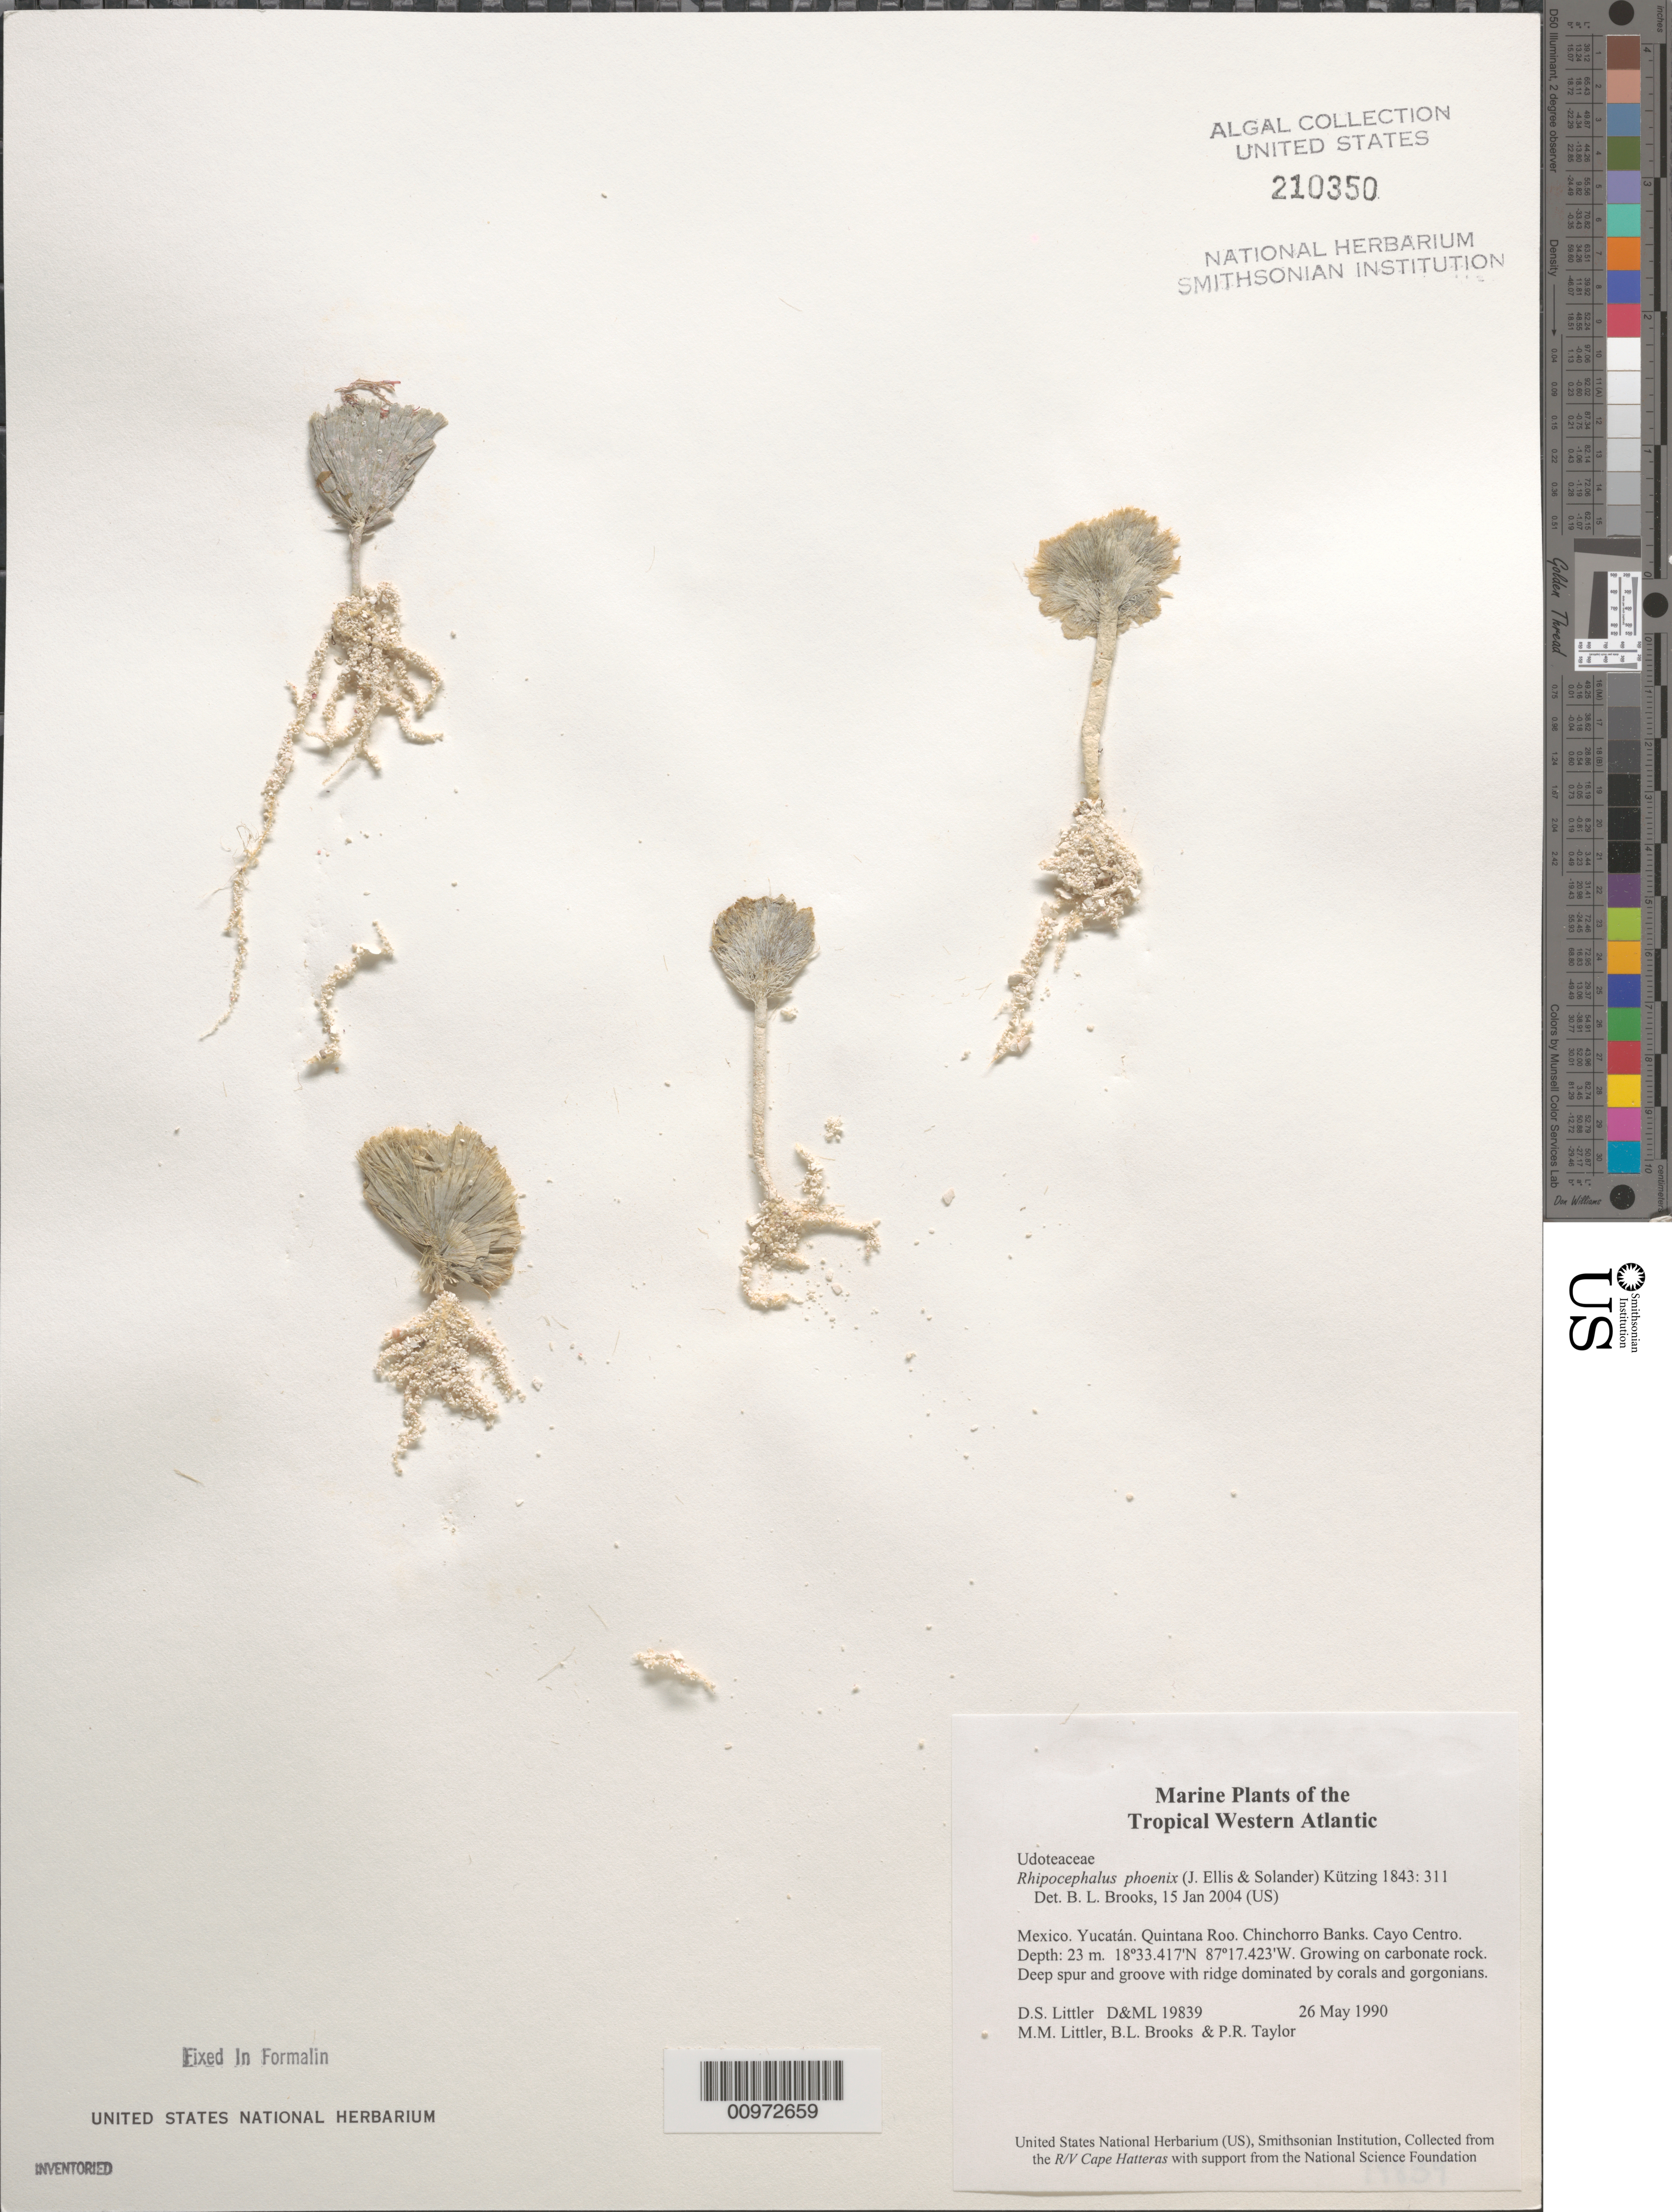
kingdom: Plantae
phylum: Chlorophyta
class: Ulvophyceae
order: Bryopsidales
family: Udoteaceae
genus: Rhipocephalus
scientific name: Rhipocephalus phoenix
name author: (J. Ellis & Sol.) Kütz.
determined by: Brooks, B. L., (BOT), Smithsonian Institution - National Museum of Natural History (UNITED STATES)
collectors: D. S. Littler, M. M. Littler, B. Brooks & P. R. Taylor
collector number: D&ML 19839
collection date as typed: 26 May 1990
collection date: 1990-05-26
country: Mexico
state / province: Quintana Roo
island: Cayo Centro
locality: Chinchorro Banks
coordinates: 18 33.417'N, 87 17.423'W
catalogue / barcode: US 210350